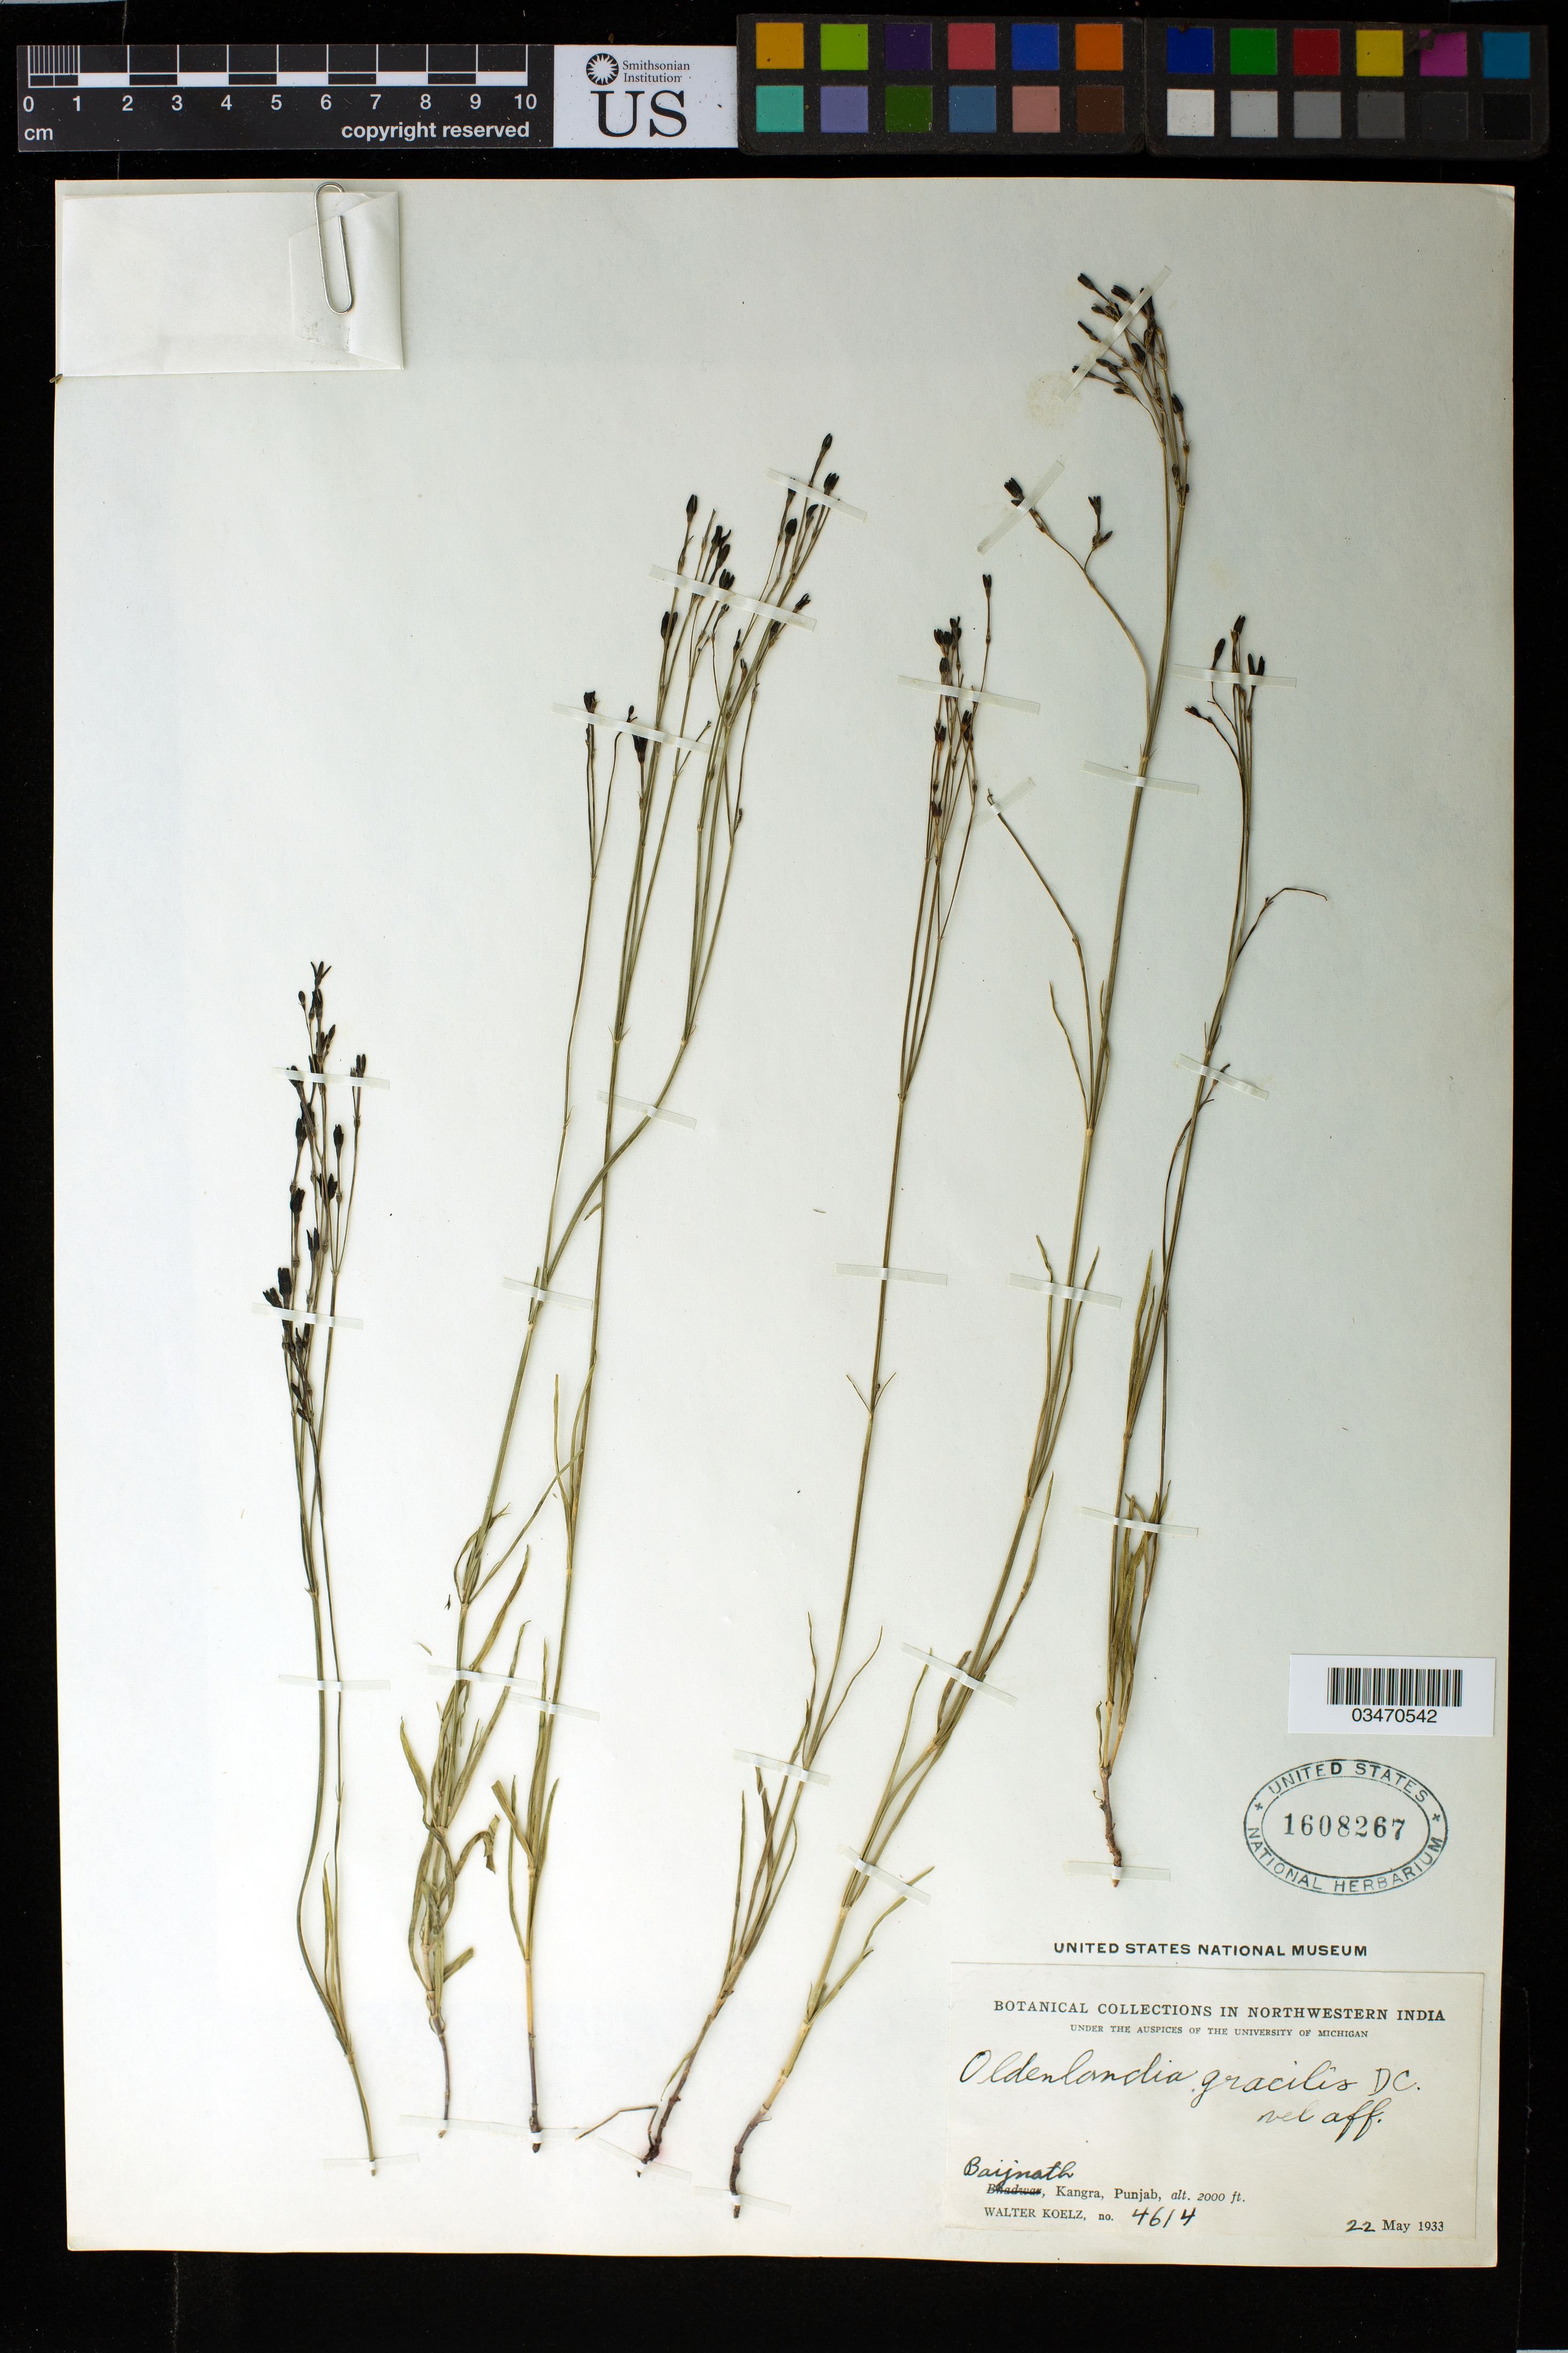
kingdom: Plantae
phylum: Tracheophyta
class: Magnoliopsida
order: Gentianales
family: Rubiaceae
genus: Oldenlandia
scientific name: Oldenlandia gracilis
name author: (Wall.) Hook. f.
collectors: W. N. Koelz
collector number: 4614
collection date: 1933-05-22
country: India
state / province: Himachal Pradesh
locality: Northwestern India, Baijnath, Kangra, Punjab.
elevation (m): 610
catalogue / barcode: US 1608267